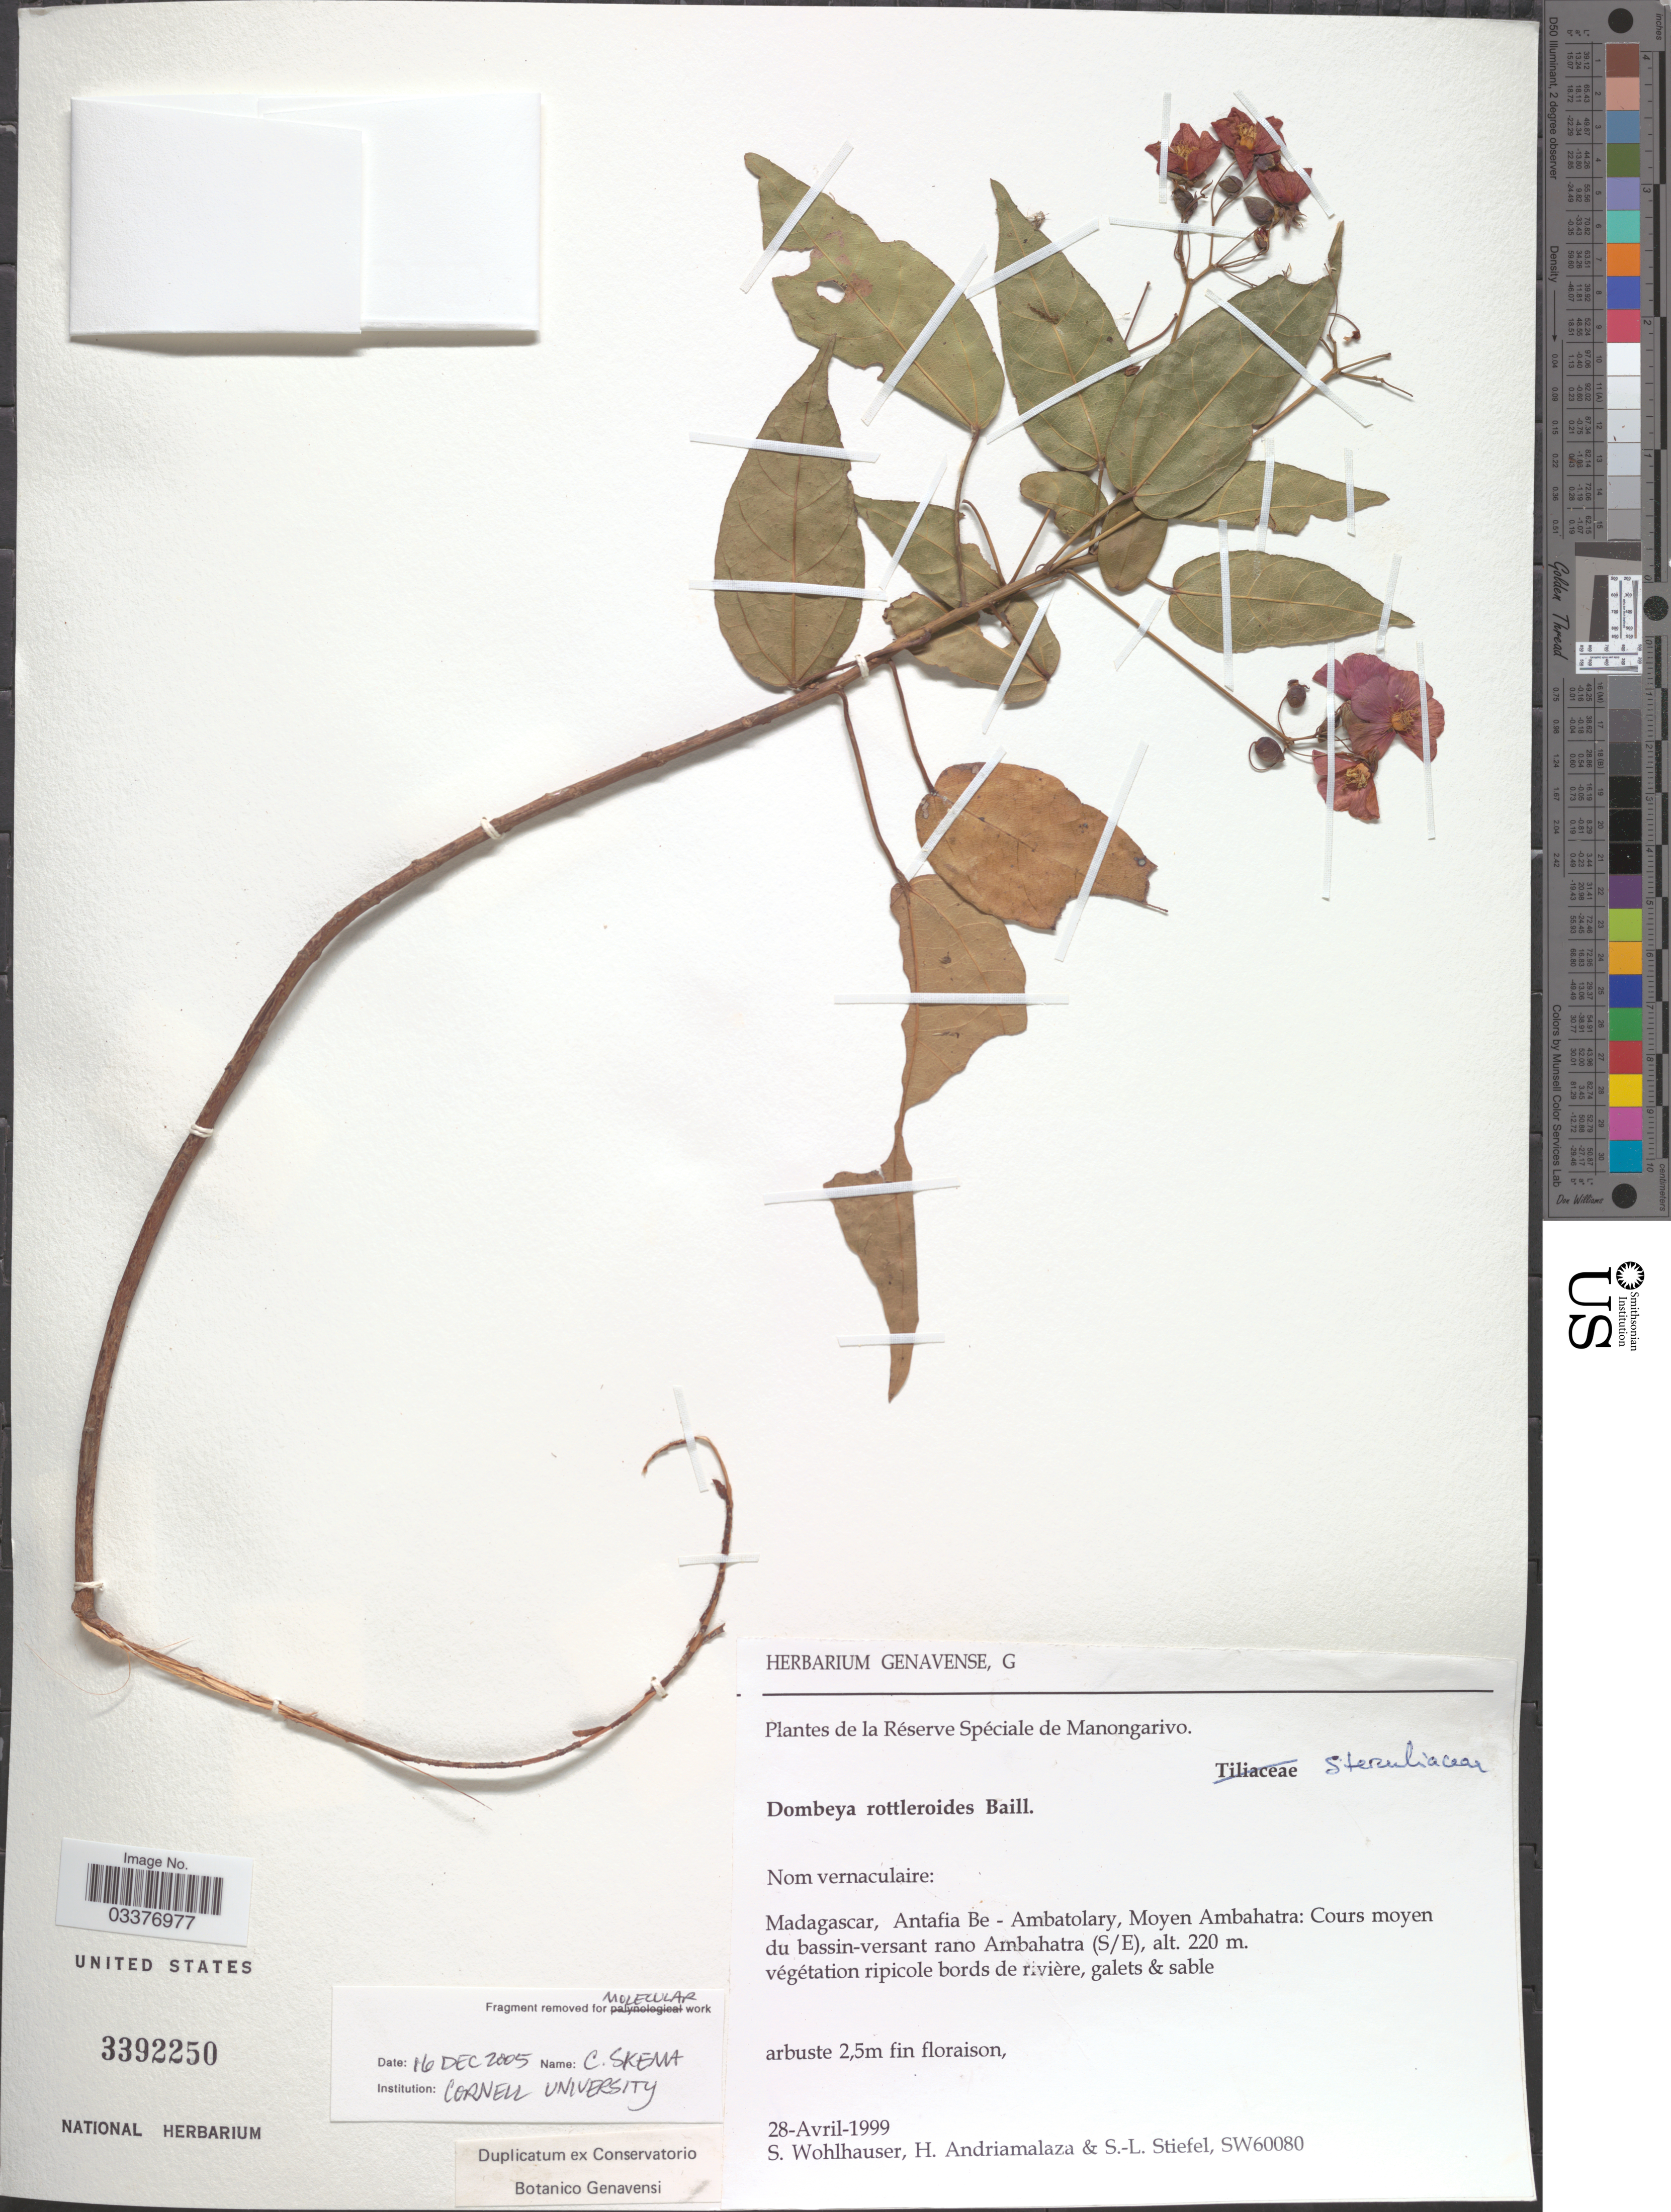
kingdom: Plantae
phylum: Tracheophyta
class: Magnoliopsida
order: Malvales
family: Malvaceae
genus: Dombeya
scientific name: Dombeya sp.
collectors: S. Wohlhauser, H. Andriamalaza & S. Stiefel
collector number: SW60080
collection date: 1999-04-28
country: Madagascar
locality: Antafia Be - Ambatolary, Moyen Ambahatra: Cours moyen du bassin - versant rano Ambahatra (S/E).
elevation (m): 220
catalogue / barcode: US 3392250